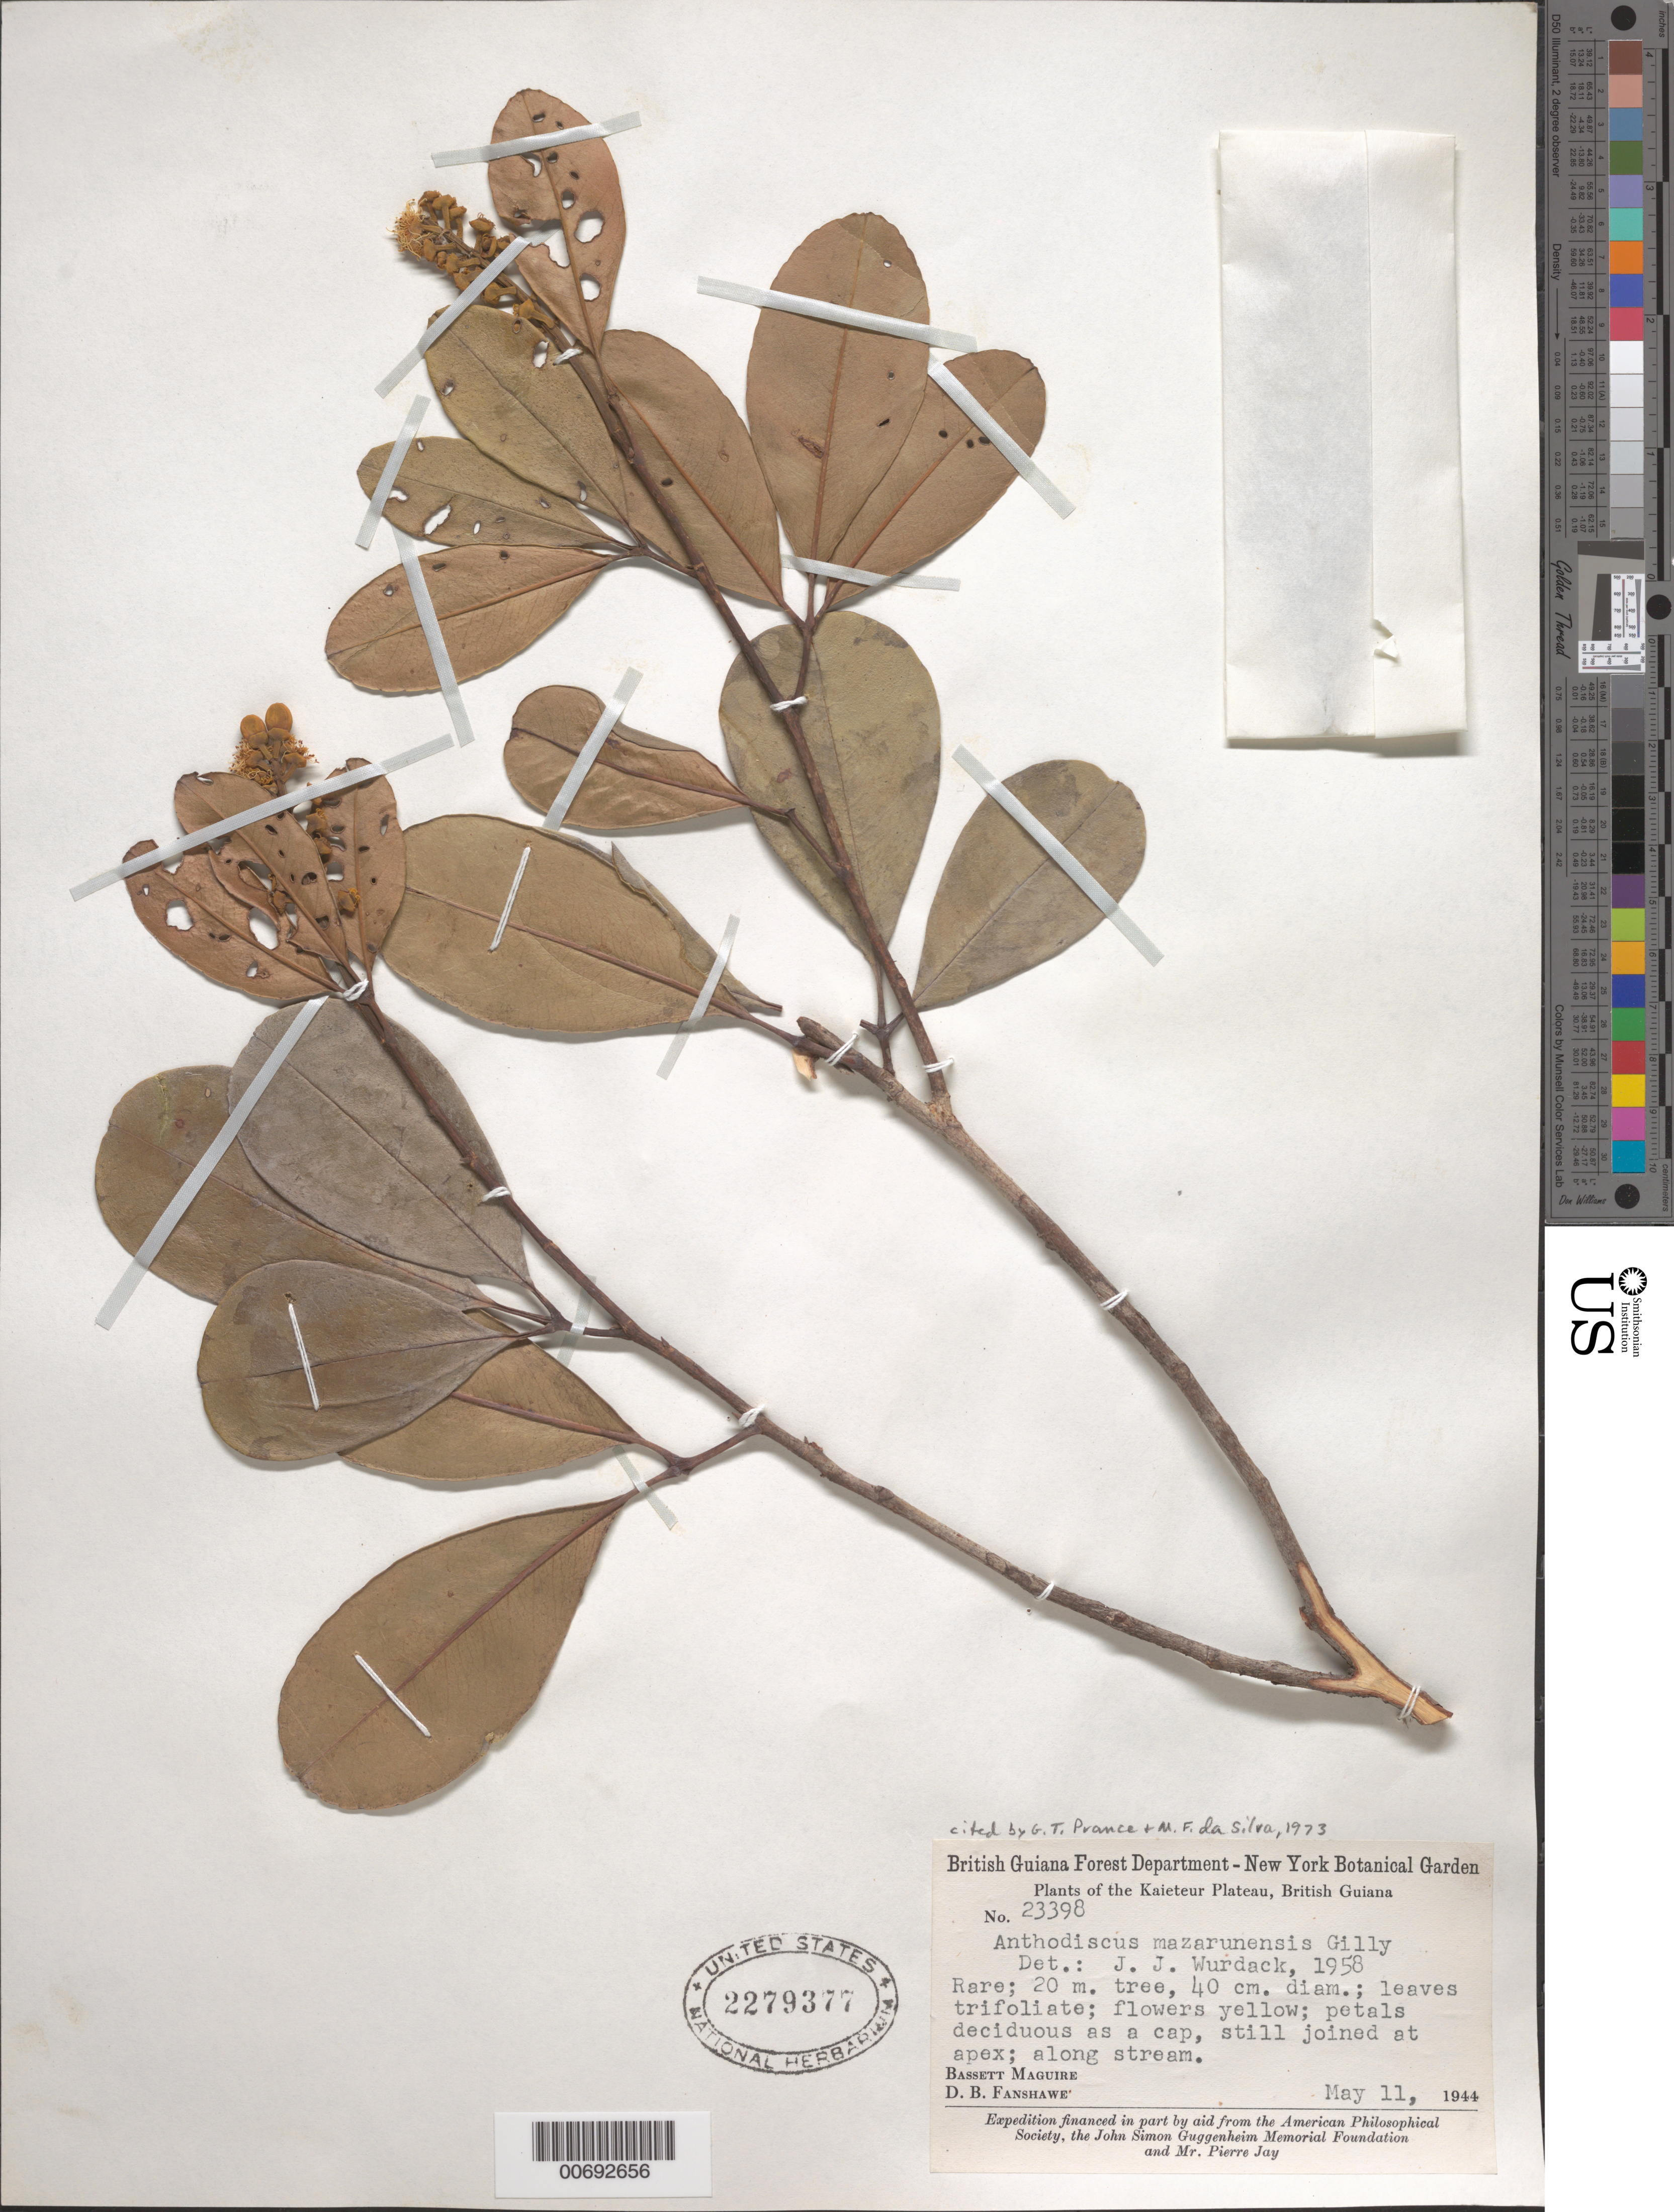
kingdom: Plantae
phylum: Tracheophyta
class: Magnoliopsida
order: Malpighiales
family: Caryocaraceae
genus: Anthodiscus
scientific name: Anthodiscus mazarunensis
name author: Gilly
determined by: Prance, G. T.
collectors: B. Maguire & D. B. Fanshawe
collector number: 23398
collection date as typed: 11-May-44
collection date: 1944-05-11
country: Guyana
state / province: Potaro-Siparuni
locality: Kaieteur Plateau, Potaro River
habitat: Along stream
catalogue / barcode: US 2279377